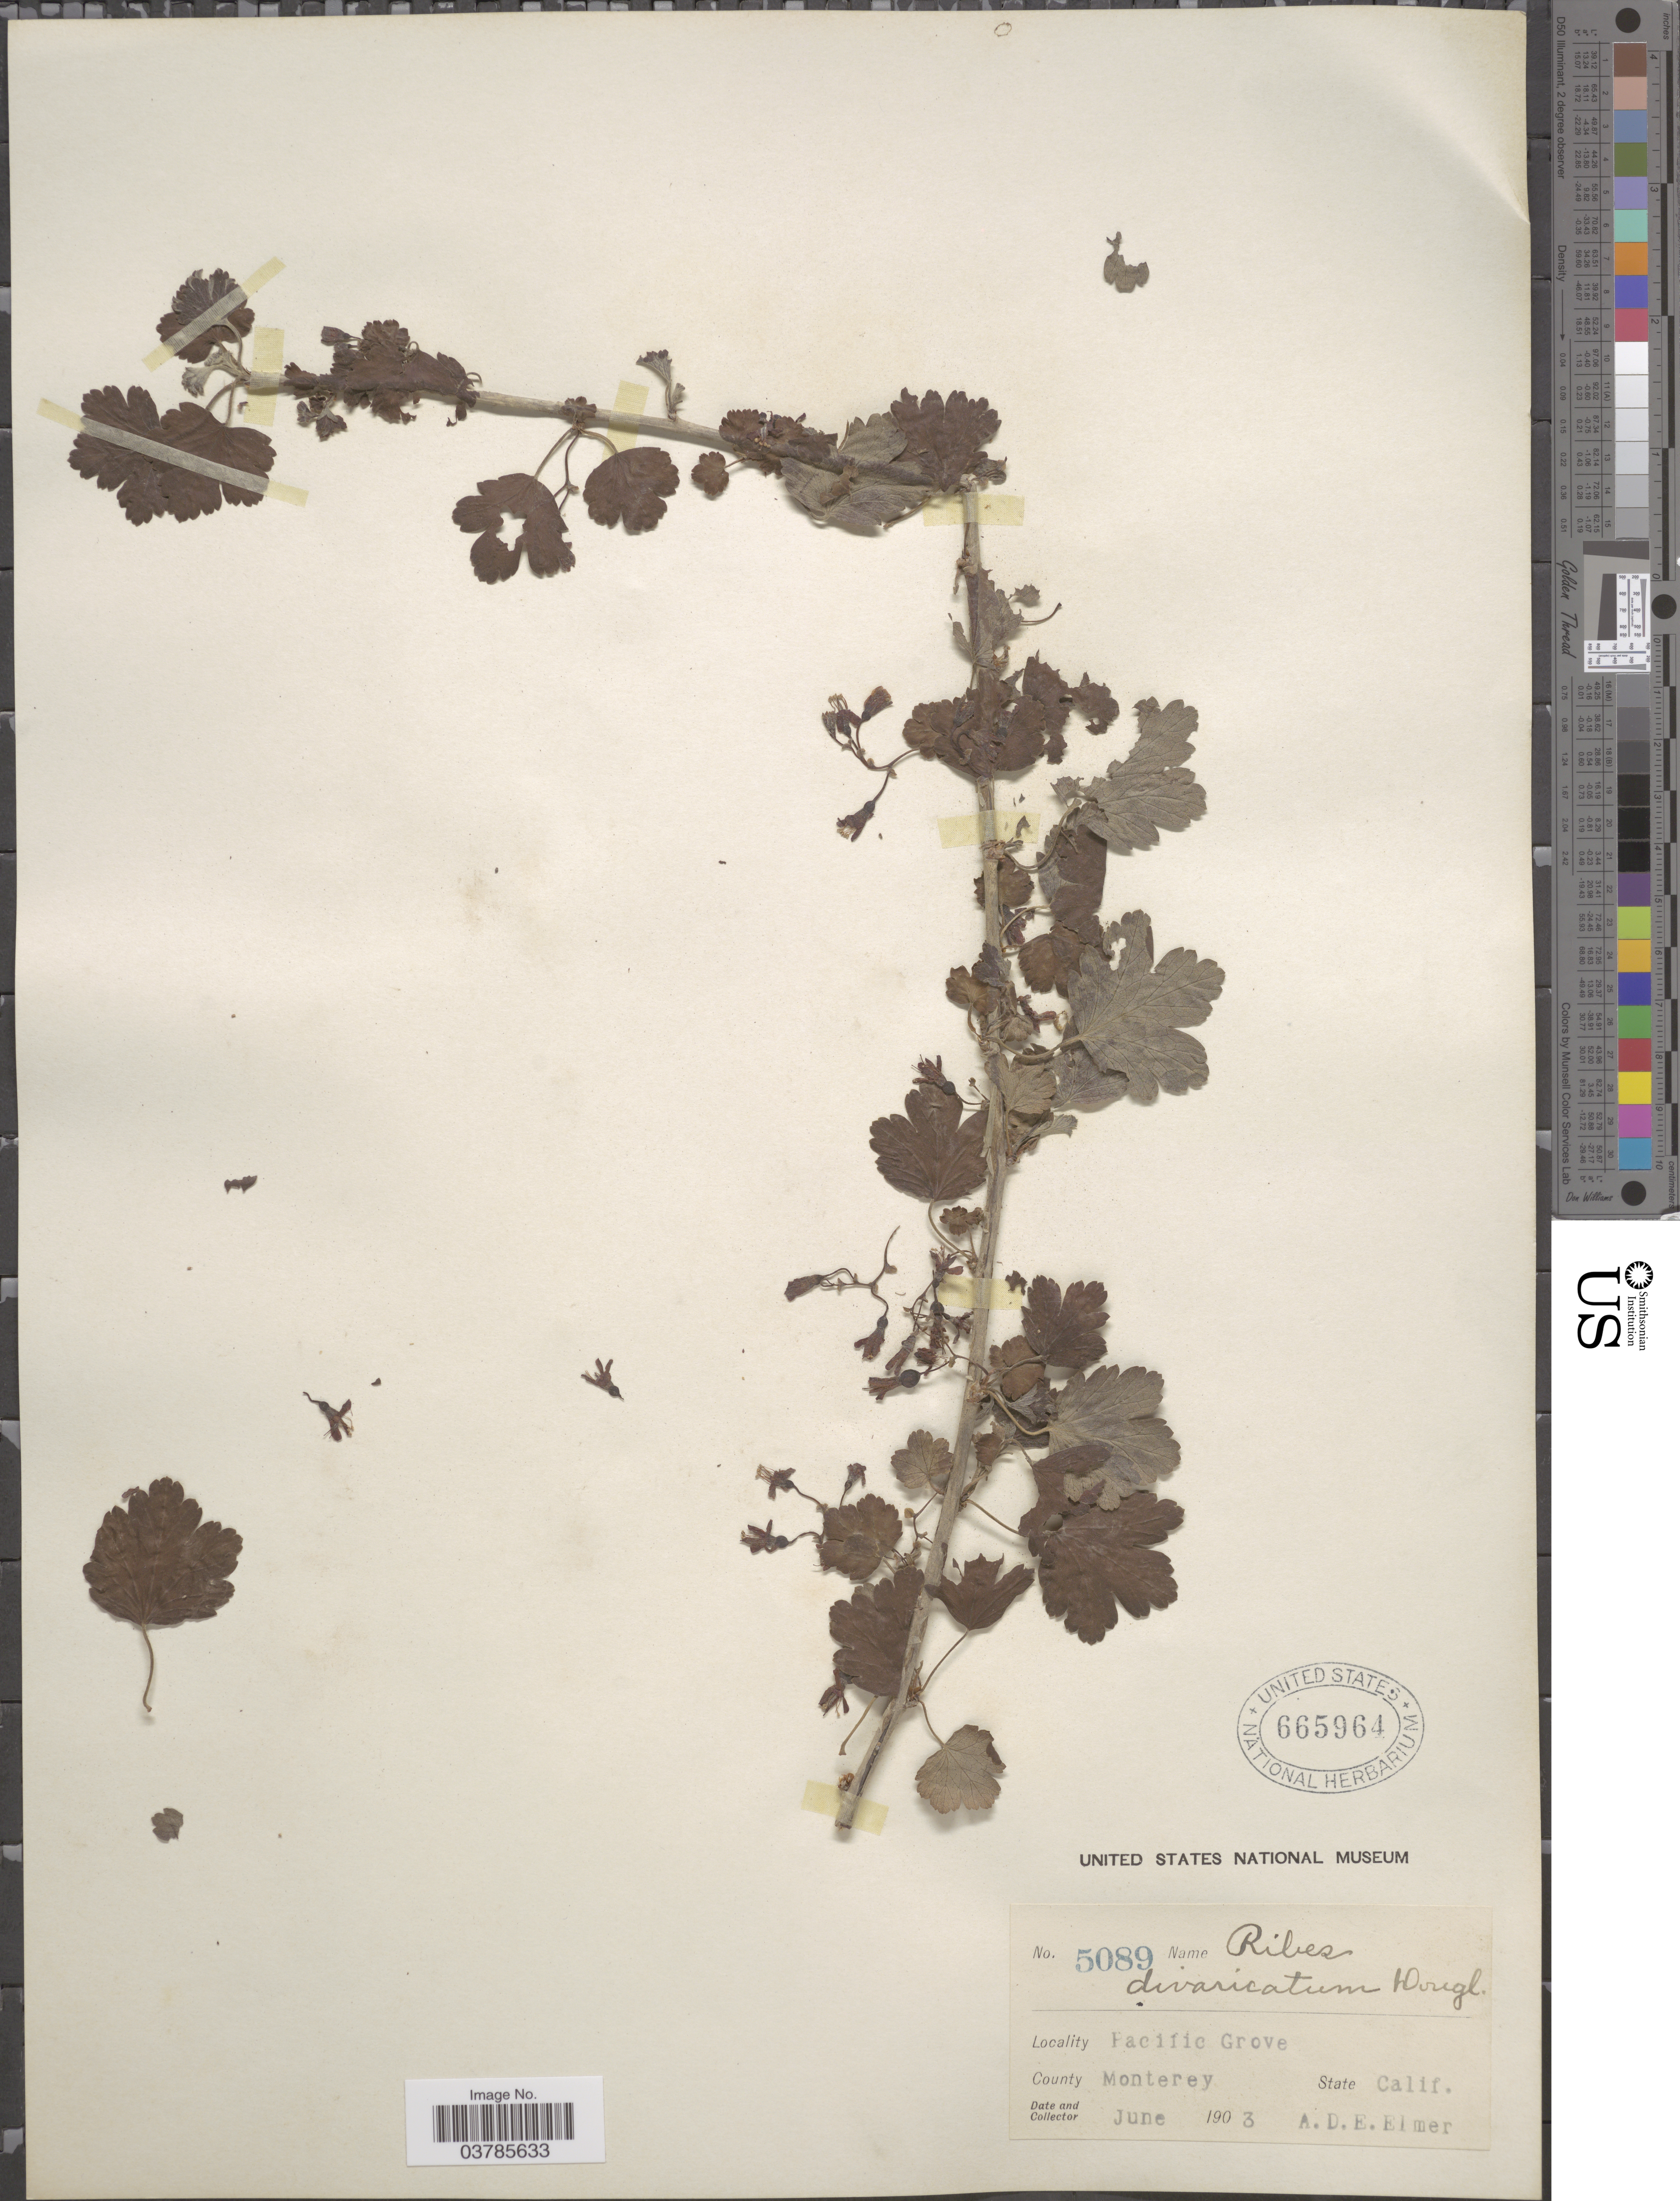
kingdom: Plantae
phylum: Tracheophyta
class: Magnoliopsida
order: Saxifragales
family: Grossulariaceae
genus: Ribes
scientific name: Ribes divaricatum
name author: Douglas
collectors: A. D. E. Elmer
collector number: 5089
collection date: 1903-06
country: United States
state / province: California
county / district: Monterey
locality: Pacific Grove. County Monterey.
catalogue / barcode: US 665964